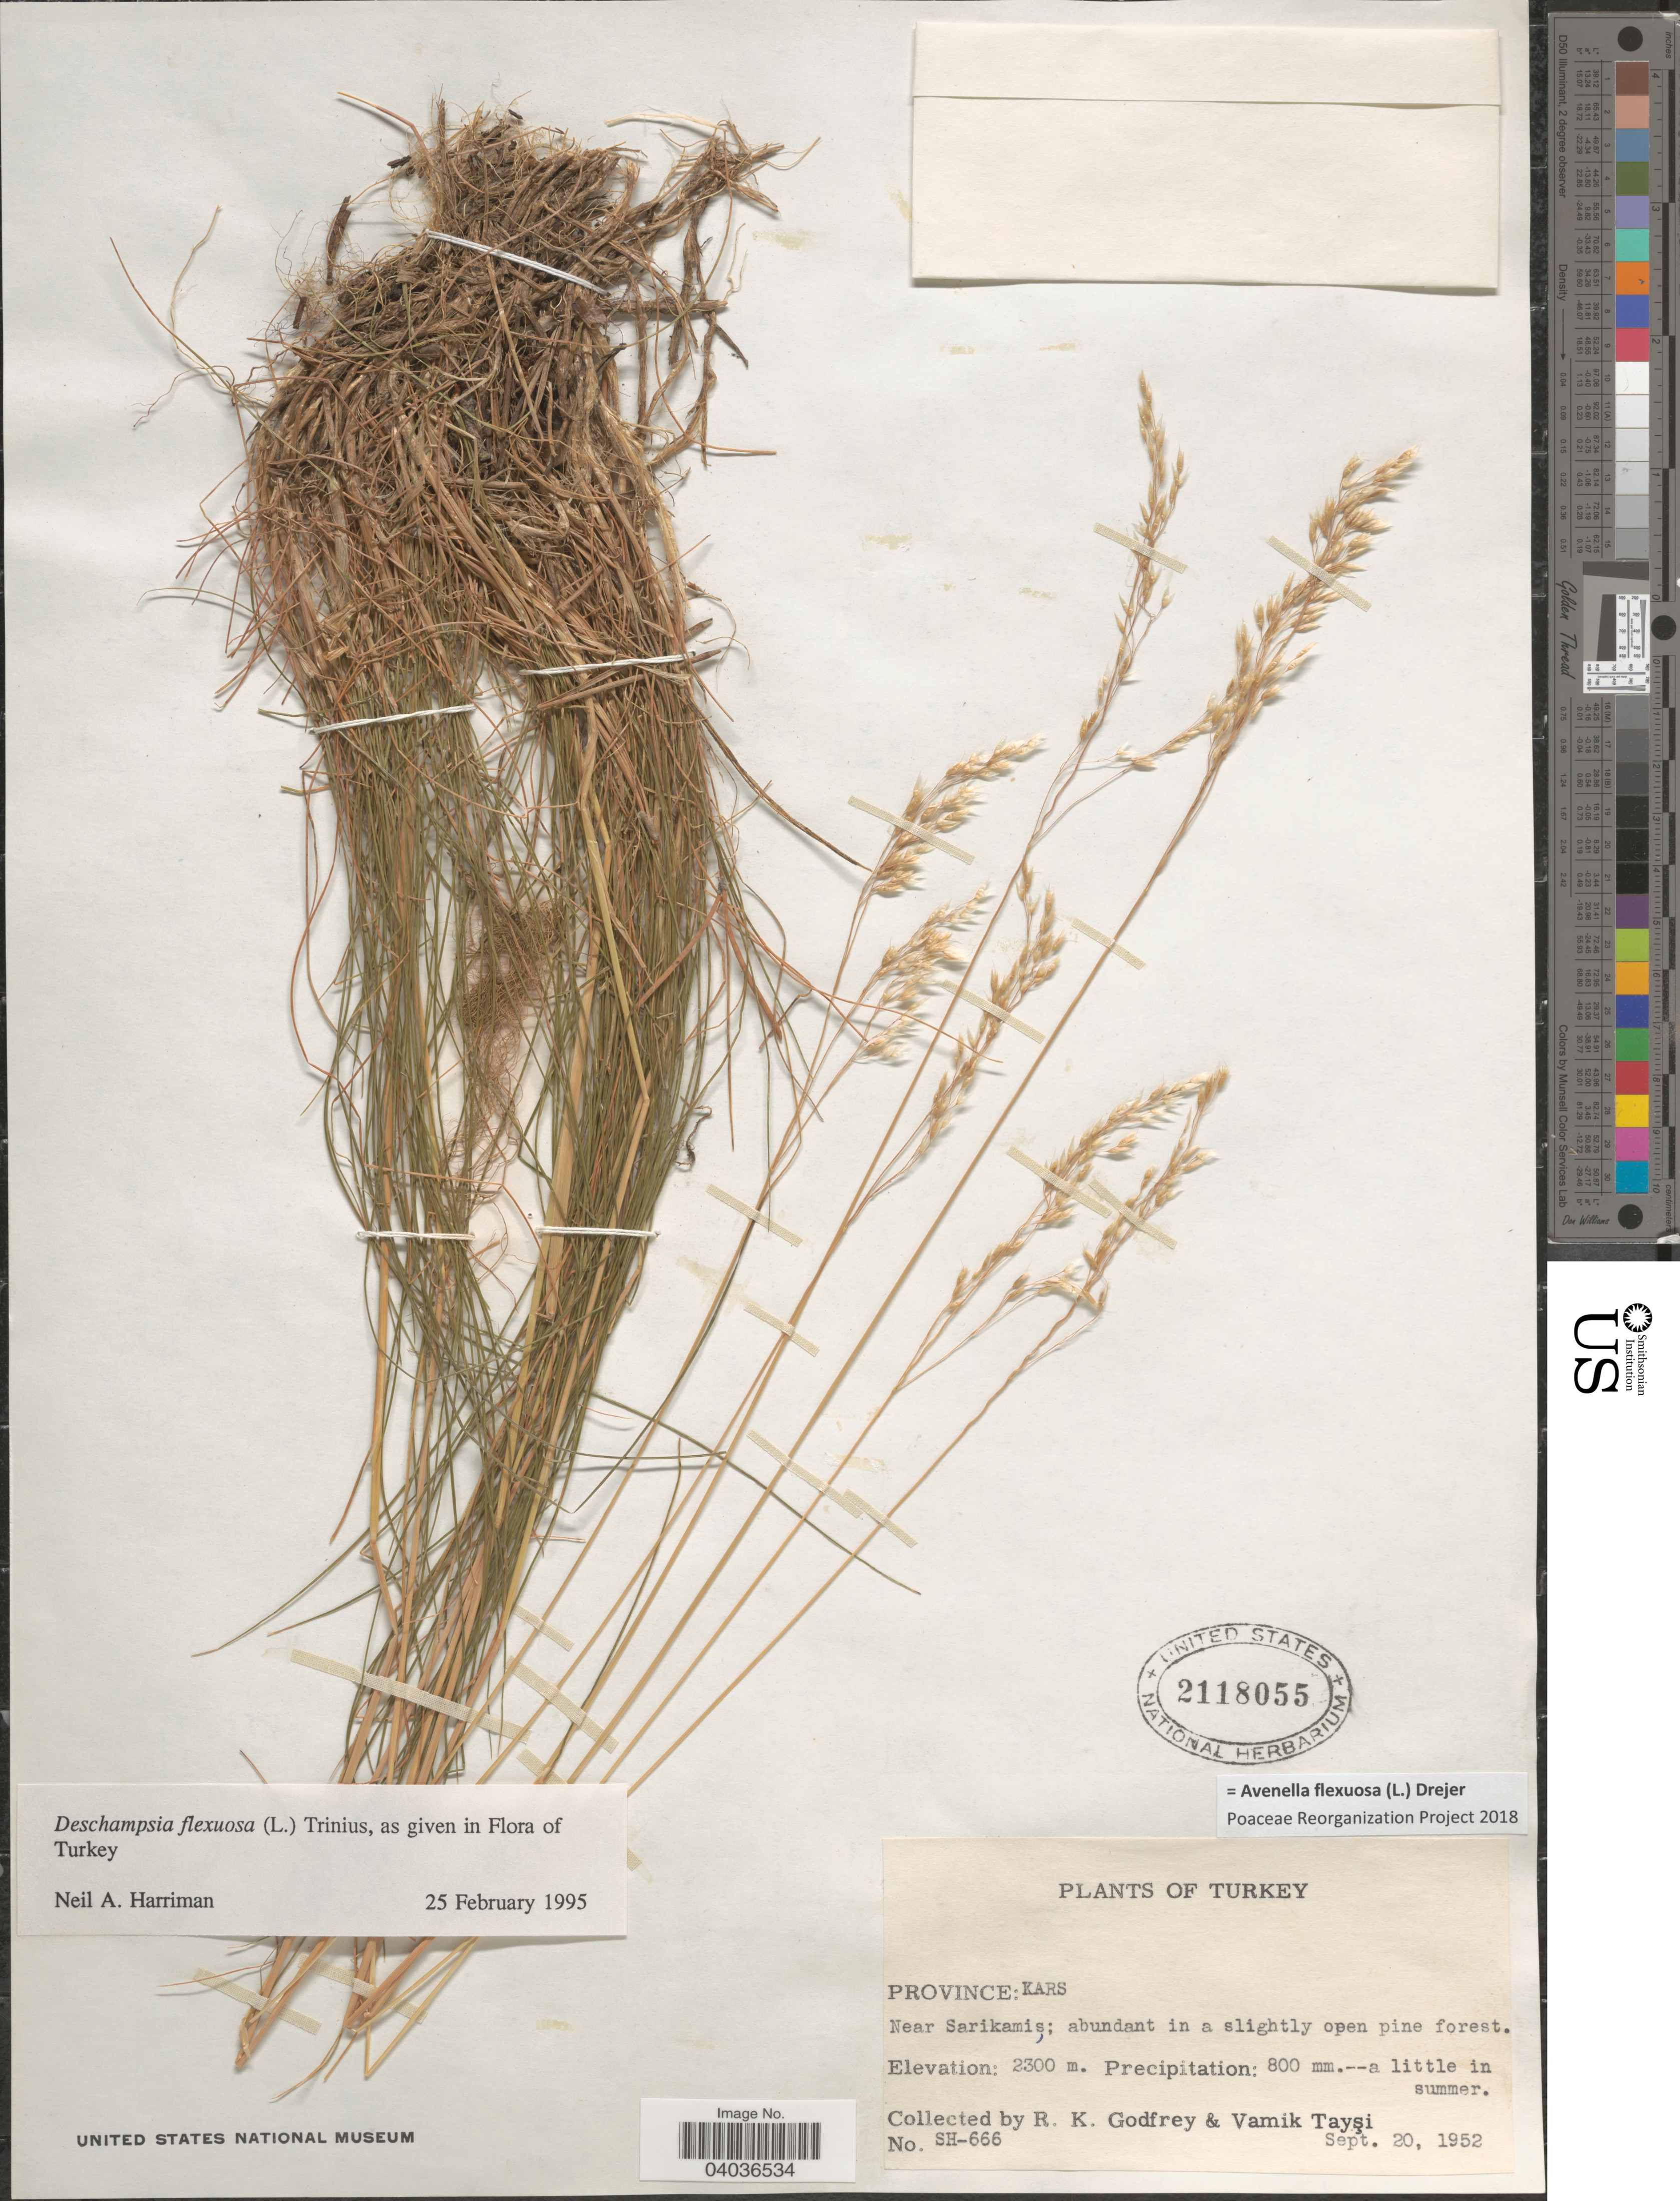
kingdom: Plantae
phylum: Tracheophyta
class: Liliopsida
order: Poales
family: Poaceae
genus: Avenella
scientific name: Avenella flexuosa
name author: (L.) Drejer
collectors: R. K. Godfrey & V. Taysi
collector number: SH-666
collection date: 1952-09-20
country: Turkey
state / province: Kars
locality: Near Sarikamiş.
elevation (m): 2300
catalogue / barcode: US 2118055